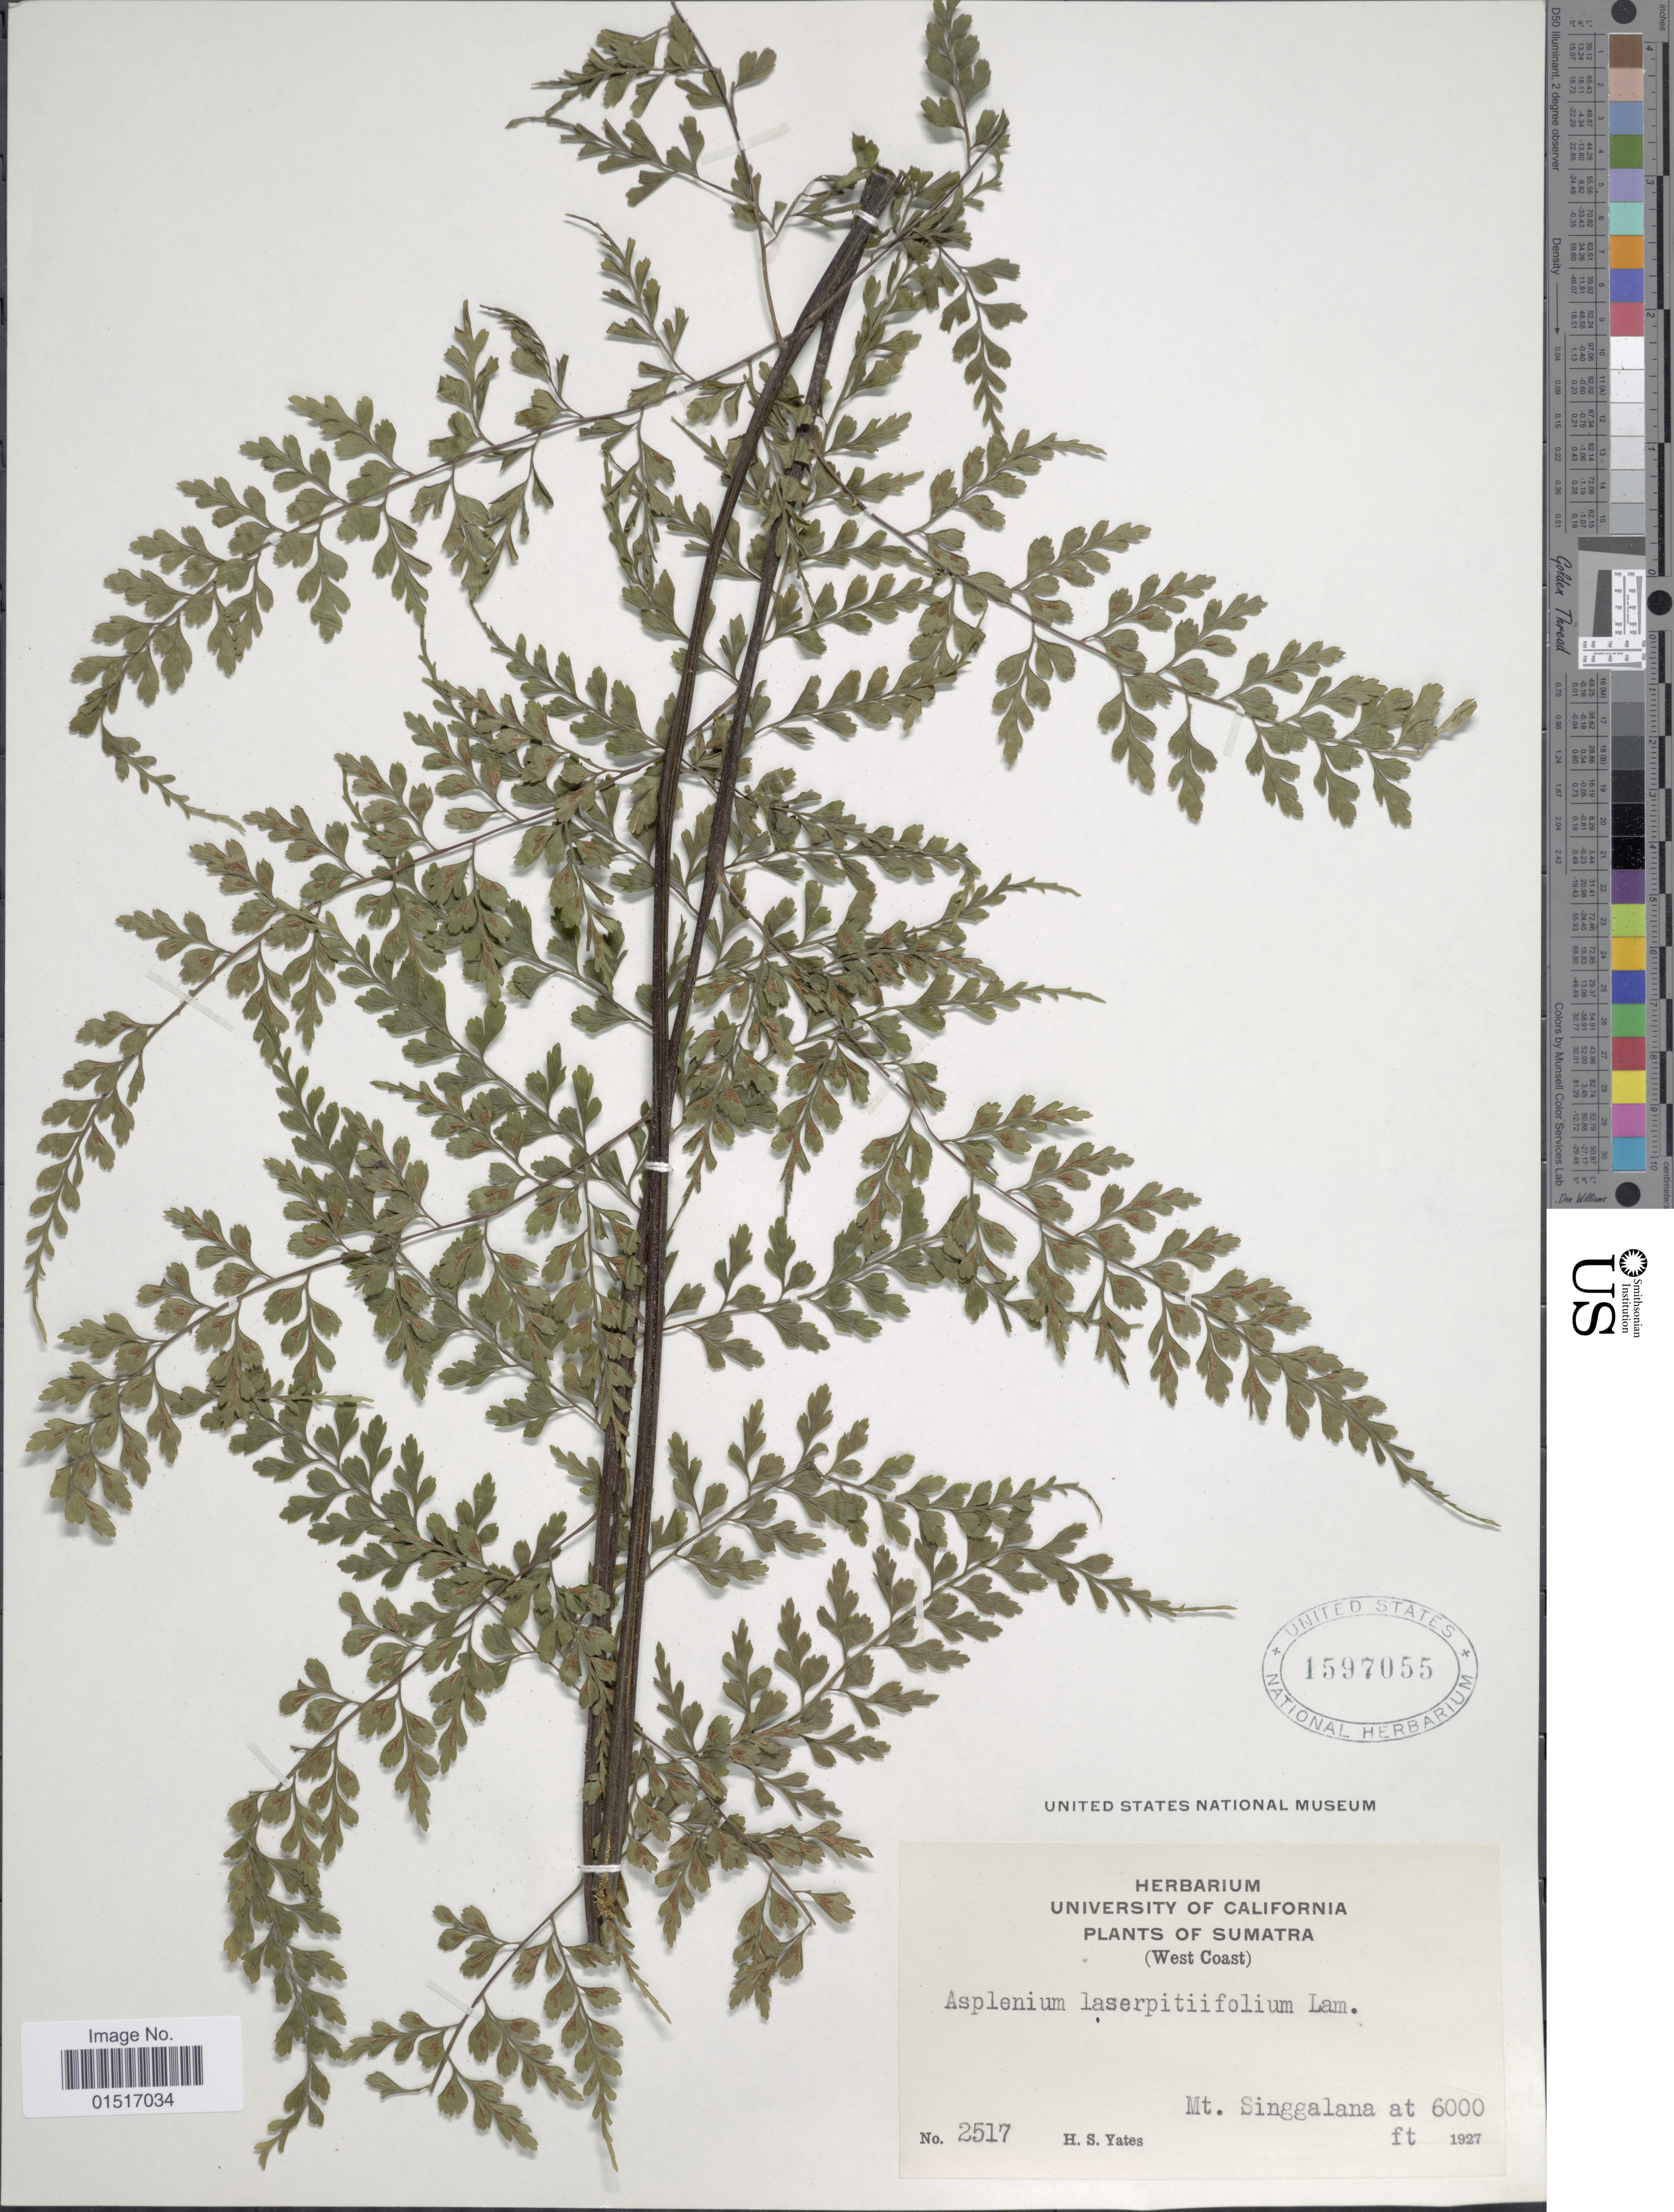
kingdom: Plantae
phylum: Tracheophyta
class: Polypodiopsida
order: Polypodiales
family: Aspleniaceae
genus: Asplenium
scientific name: Asplenium robustum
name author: Blume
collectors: H. S. Yates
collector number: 2517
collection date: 1927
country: Indonesia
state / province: Sumatra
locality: Sumatra (West Coast). Mt. Singgalama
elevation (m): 1829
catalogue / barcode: US 1597055